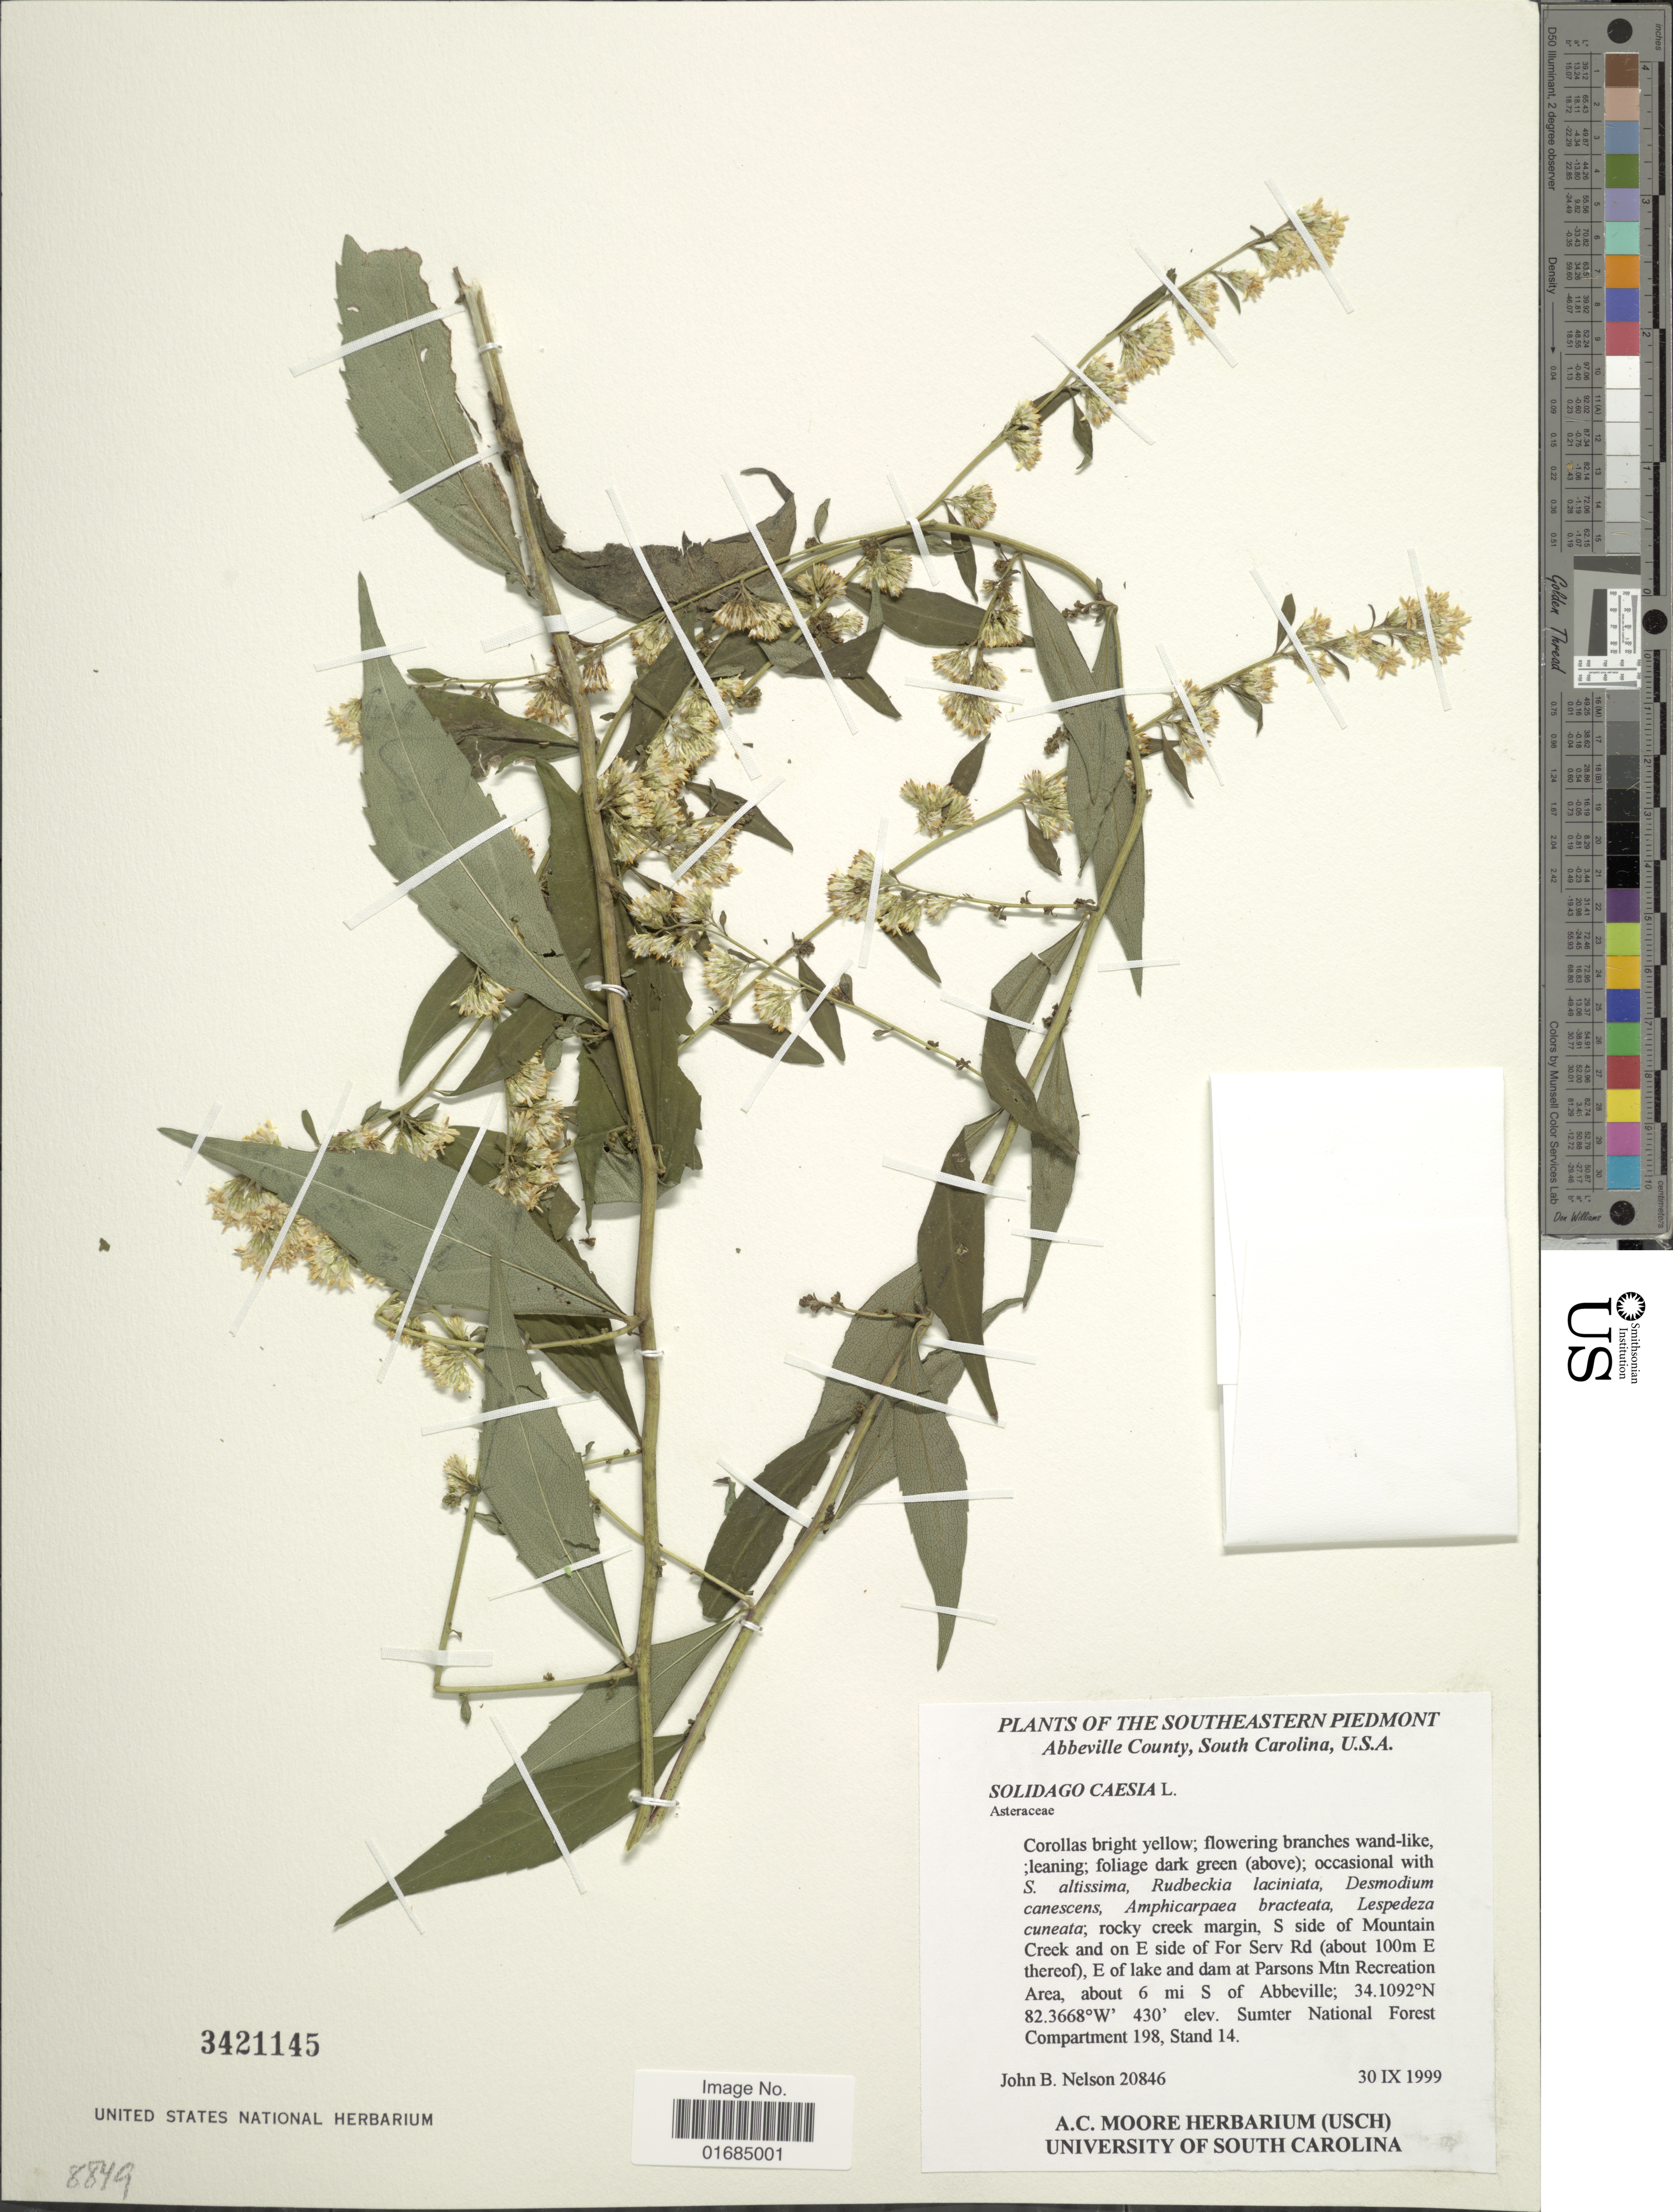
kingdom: Plantae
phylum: Tracheophyta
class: Magnoliopsida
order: Asterales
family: Asteraceae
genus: Solidago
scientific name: Solidago caesia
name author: L.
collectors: J. B. Nelson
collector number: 20846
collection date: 1999-09-30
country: United States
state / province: South Carolina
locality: The Southeastern Piedmont, Abbeveille County, Rocky creek margin, S side of Mountain Creek and on E side of For Serv Rd. ( about 100m E thereof ), E of lake and dam at Parsons Mtn Recreation Area, about 6 mi S of Abbeville, Sumter national Compartment 198, Stand 14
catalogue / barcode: US 3421145